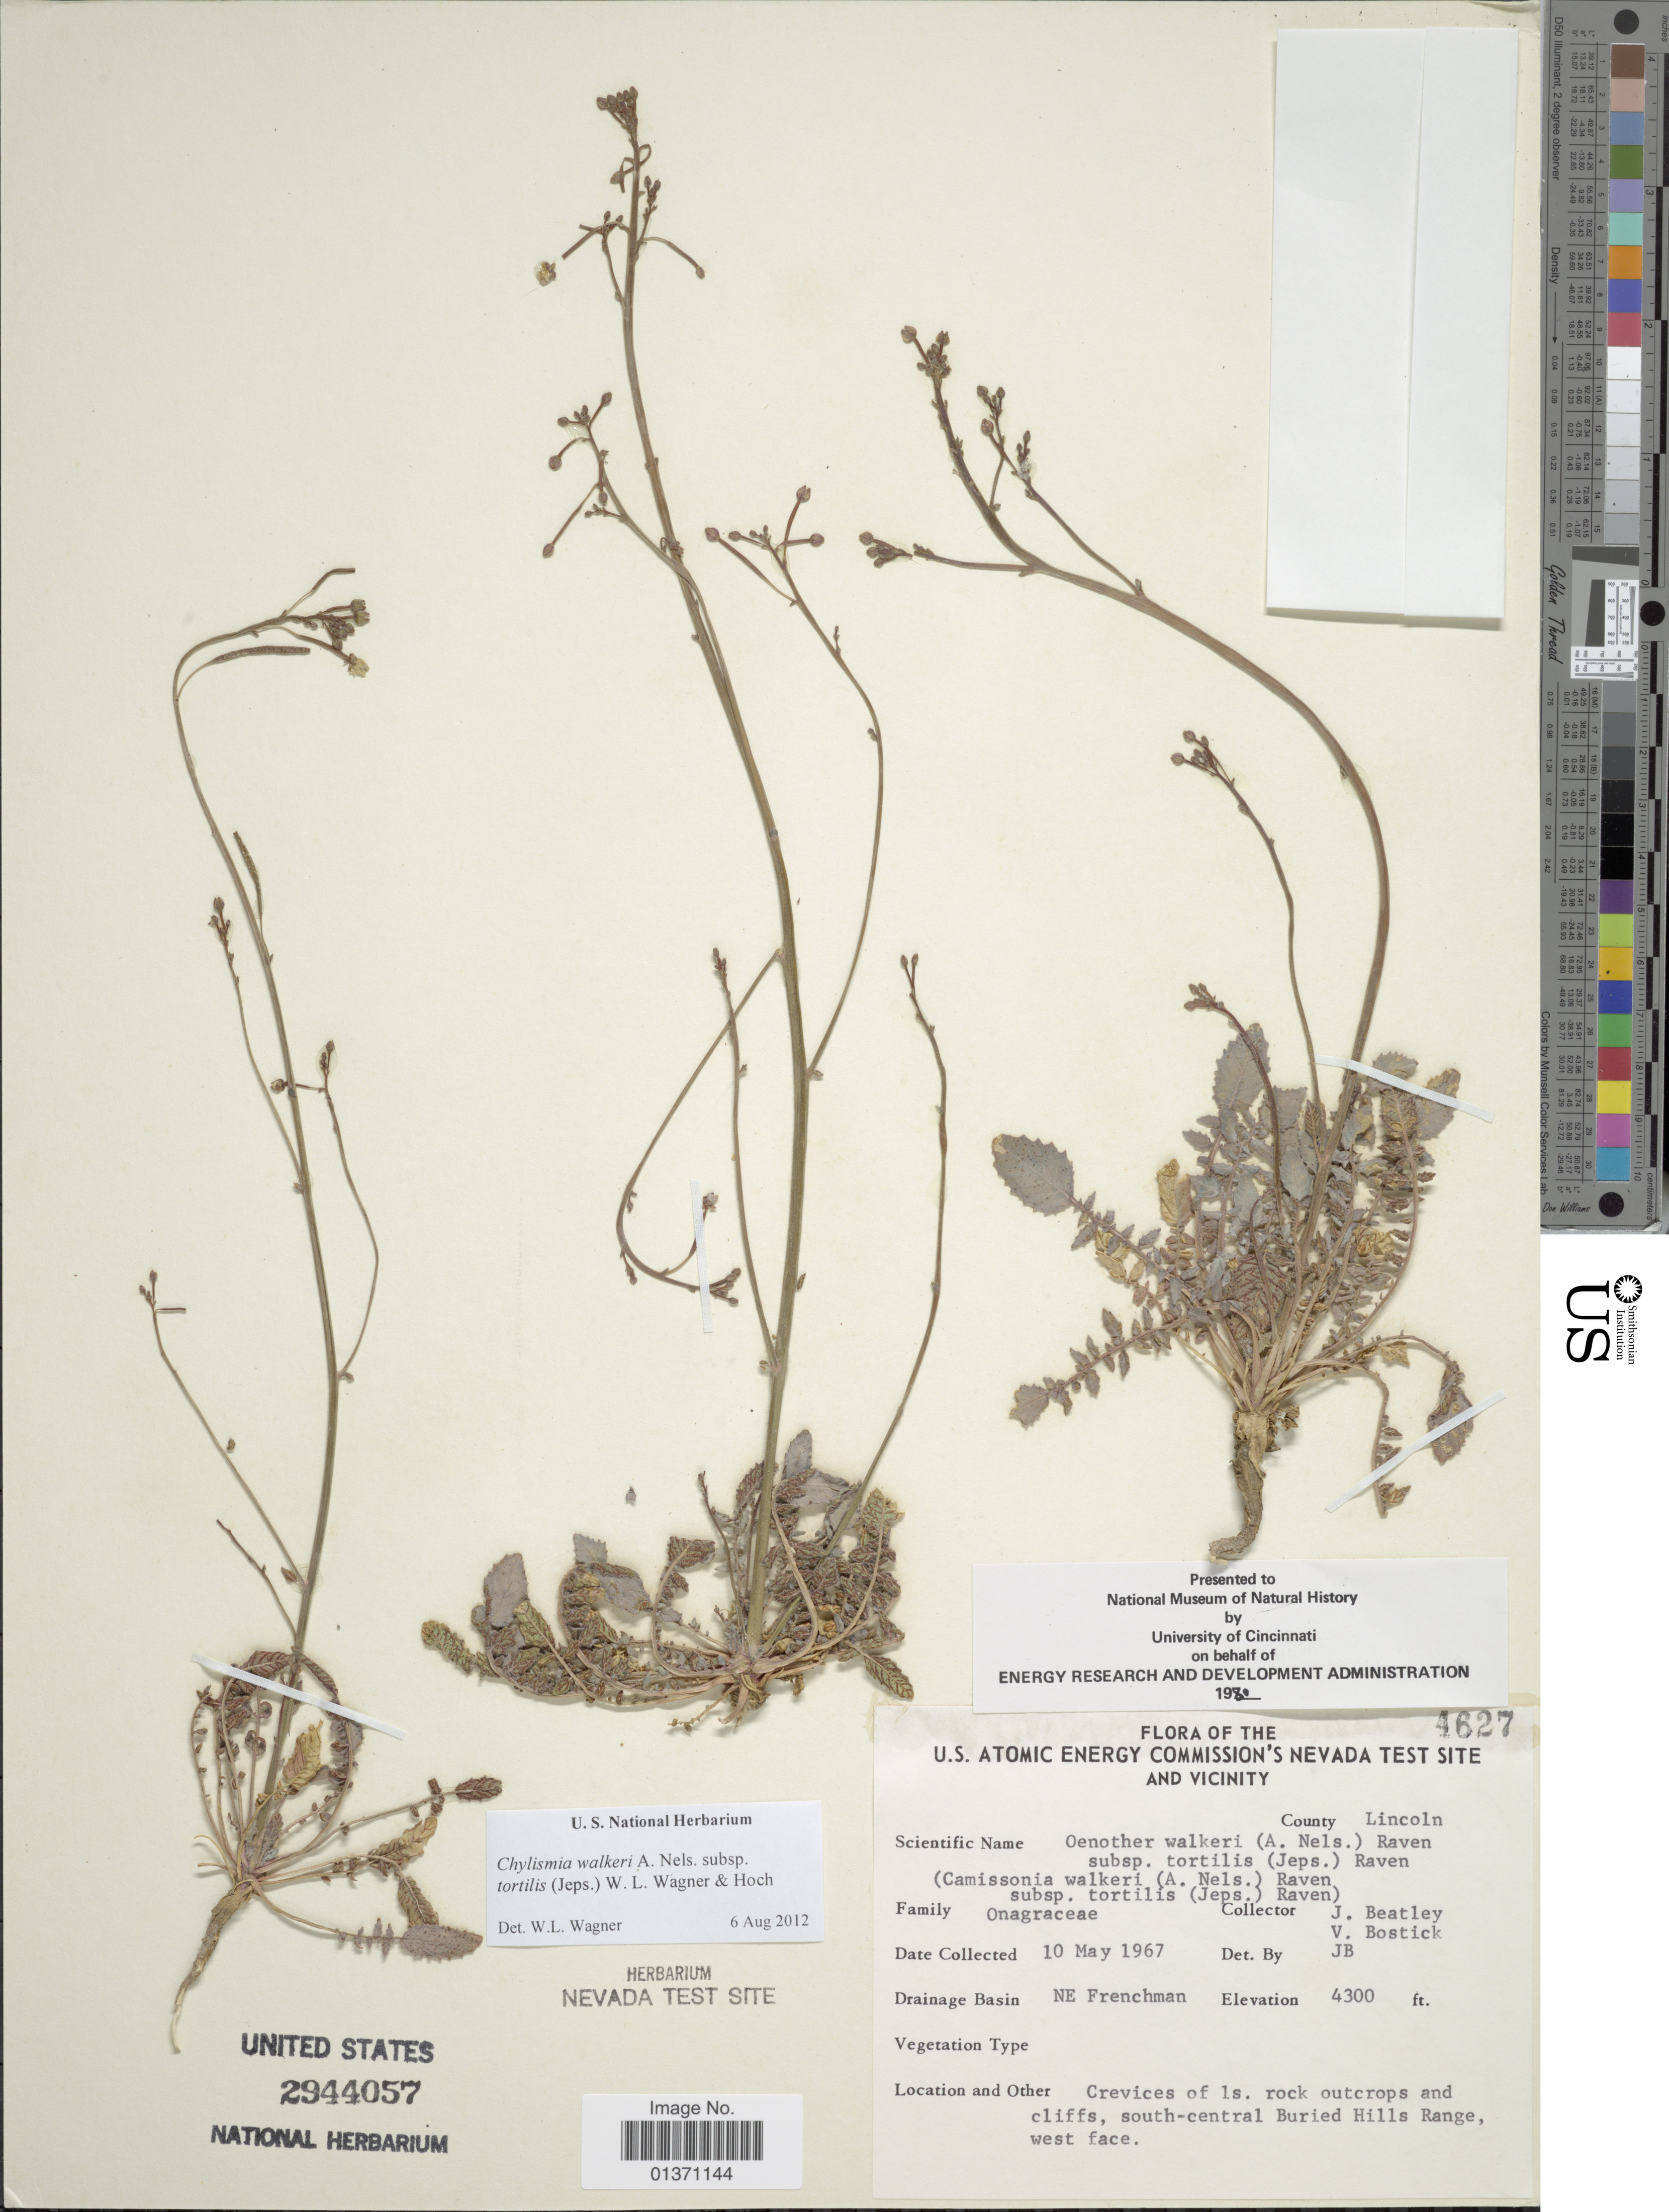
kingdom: Plantae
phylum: Tracheophyta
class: Magnoliopsida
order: Myrtales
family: Onagraceae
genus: Chylismia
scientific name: Chylismia walkeri subsp. tortilis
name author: (Jeps.) W.L. Wagner & Hoch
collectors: J. C. Beatley & V. Bostick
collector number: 4627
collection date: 1967-05-10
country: United States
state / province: Nevada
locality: U. S. Atomic Energy Commission's Nevada Test Site and Vicinity, NE Frenchman, crevices of ls. rock outcrops and cliffs, south-central Buried Hills Range, west face, County Lincoln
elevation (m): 1311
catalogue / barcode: US 2944057